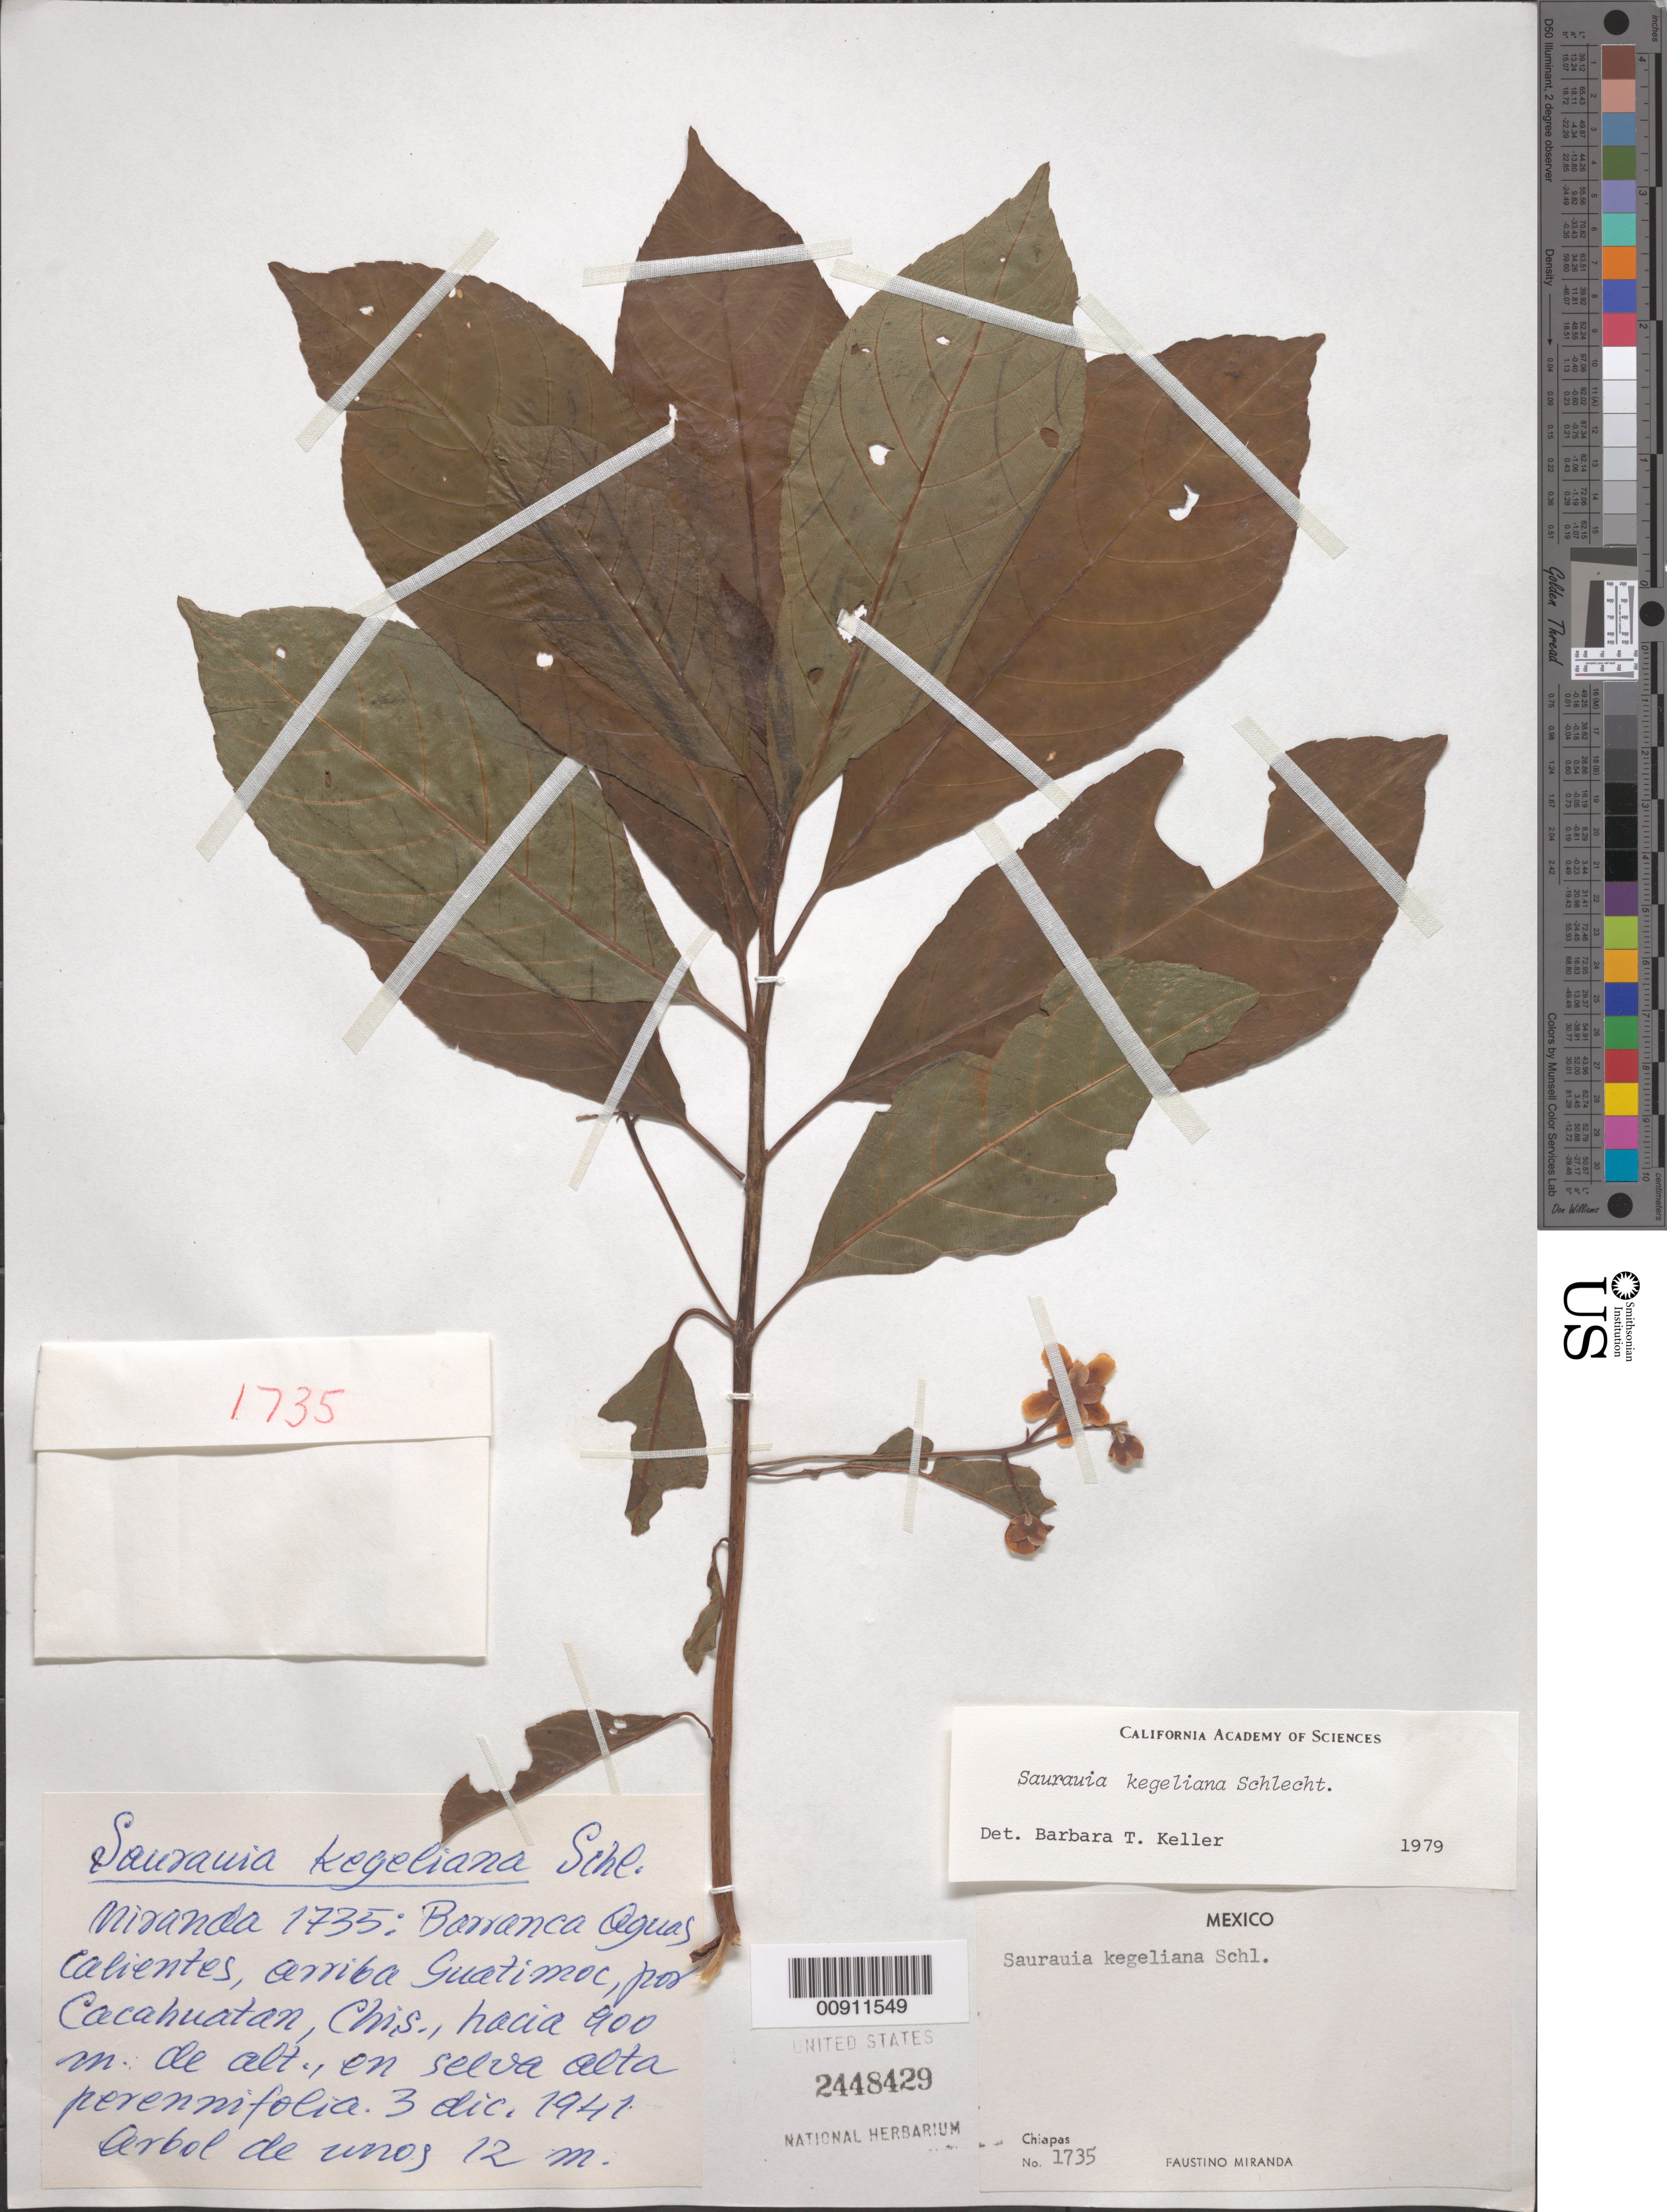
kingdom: Plantae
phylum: Tracheophyta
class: Magnoliopsida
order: Ericales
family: Actinidiaceae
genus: Saurauia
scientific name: Saurauia kegeliana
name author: Schltdl.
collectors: Miranda G., F.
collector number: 1735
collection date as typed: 03 Dec 1941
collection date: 1941-12-03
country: Mexico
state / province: Chiapas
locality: Barranca Aguas Calientes, arriba Guatimoc, por Cacahuatan, Chiapas.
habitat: Selva alta perennifolia.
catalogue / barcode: US 2448429